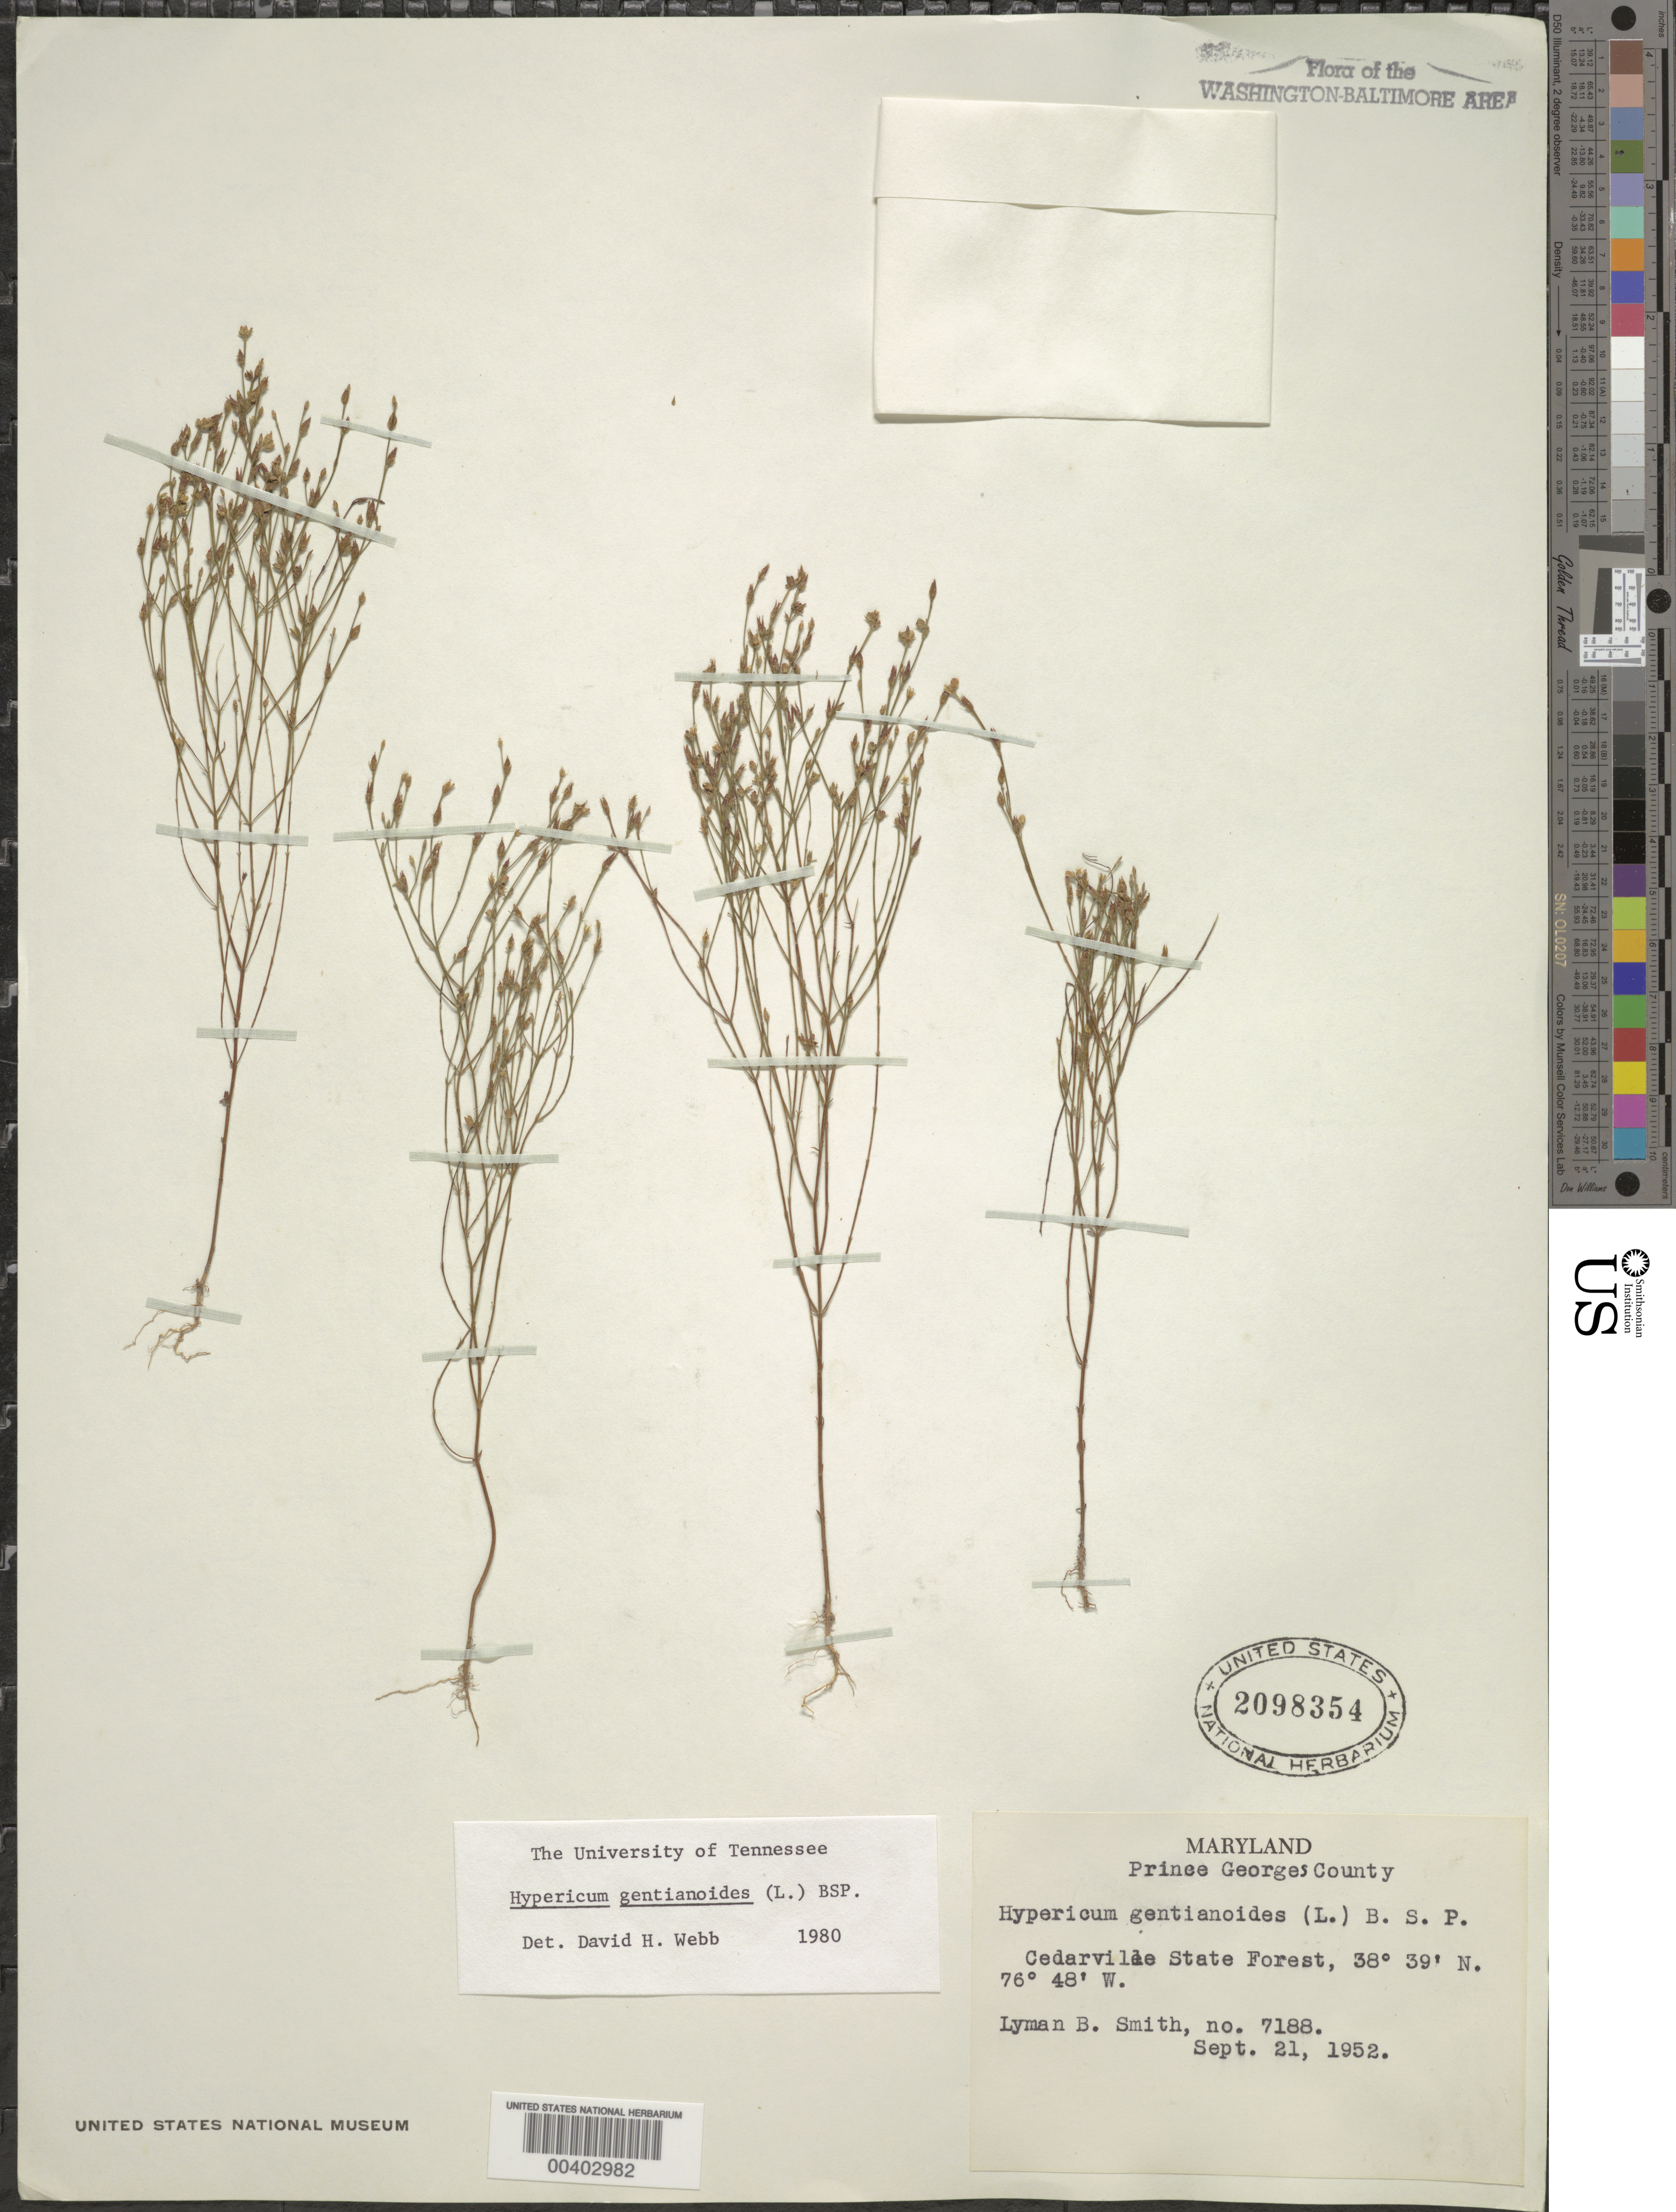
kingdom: Plantae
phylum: Tracheophyta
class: Magnoliopsida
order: Malpighiales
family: Hypericaceae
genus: Hypericum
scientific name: Hypericum gentianoides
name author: (L.) Britton, Stearns & Poggenb.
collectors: L. Smith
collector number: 7188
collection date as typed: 21 Sep 1952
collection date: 1952-09-21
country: United States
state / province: Maryland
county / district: Prince George's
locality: Cedarville State Forest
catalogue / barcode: US 2098354